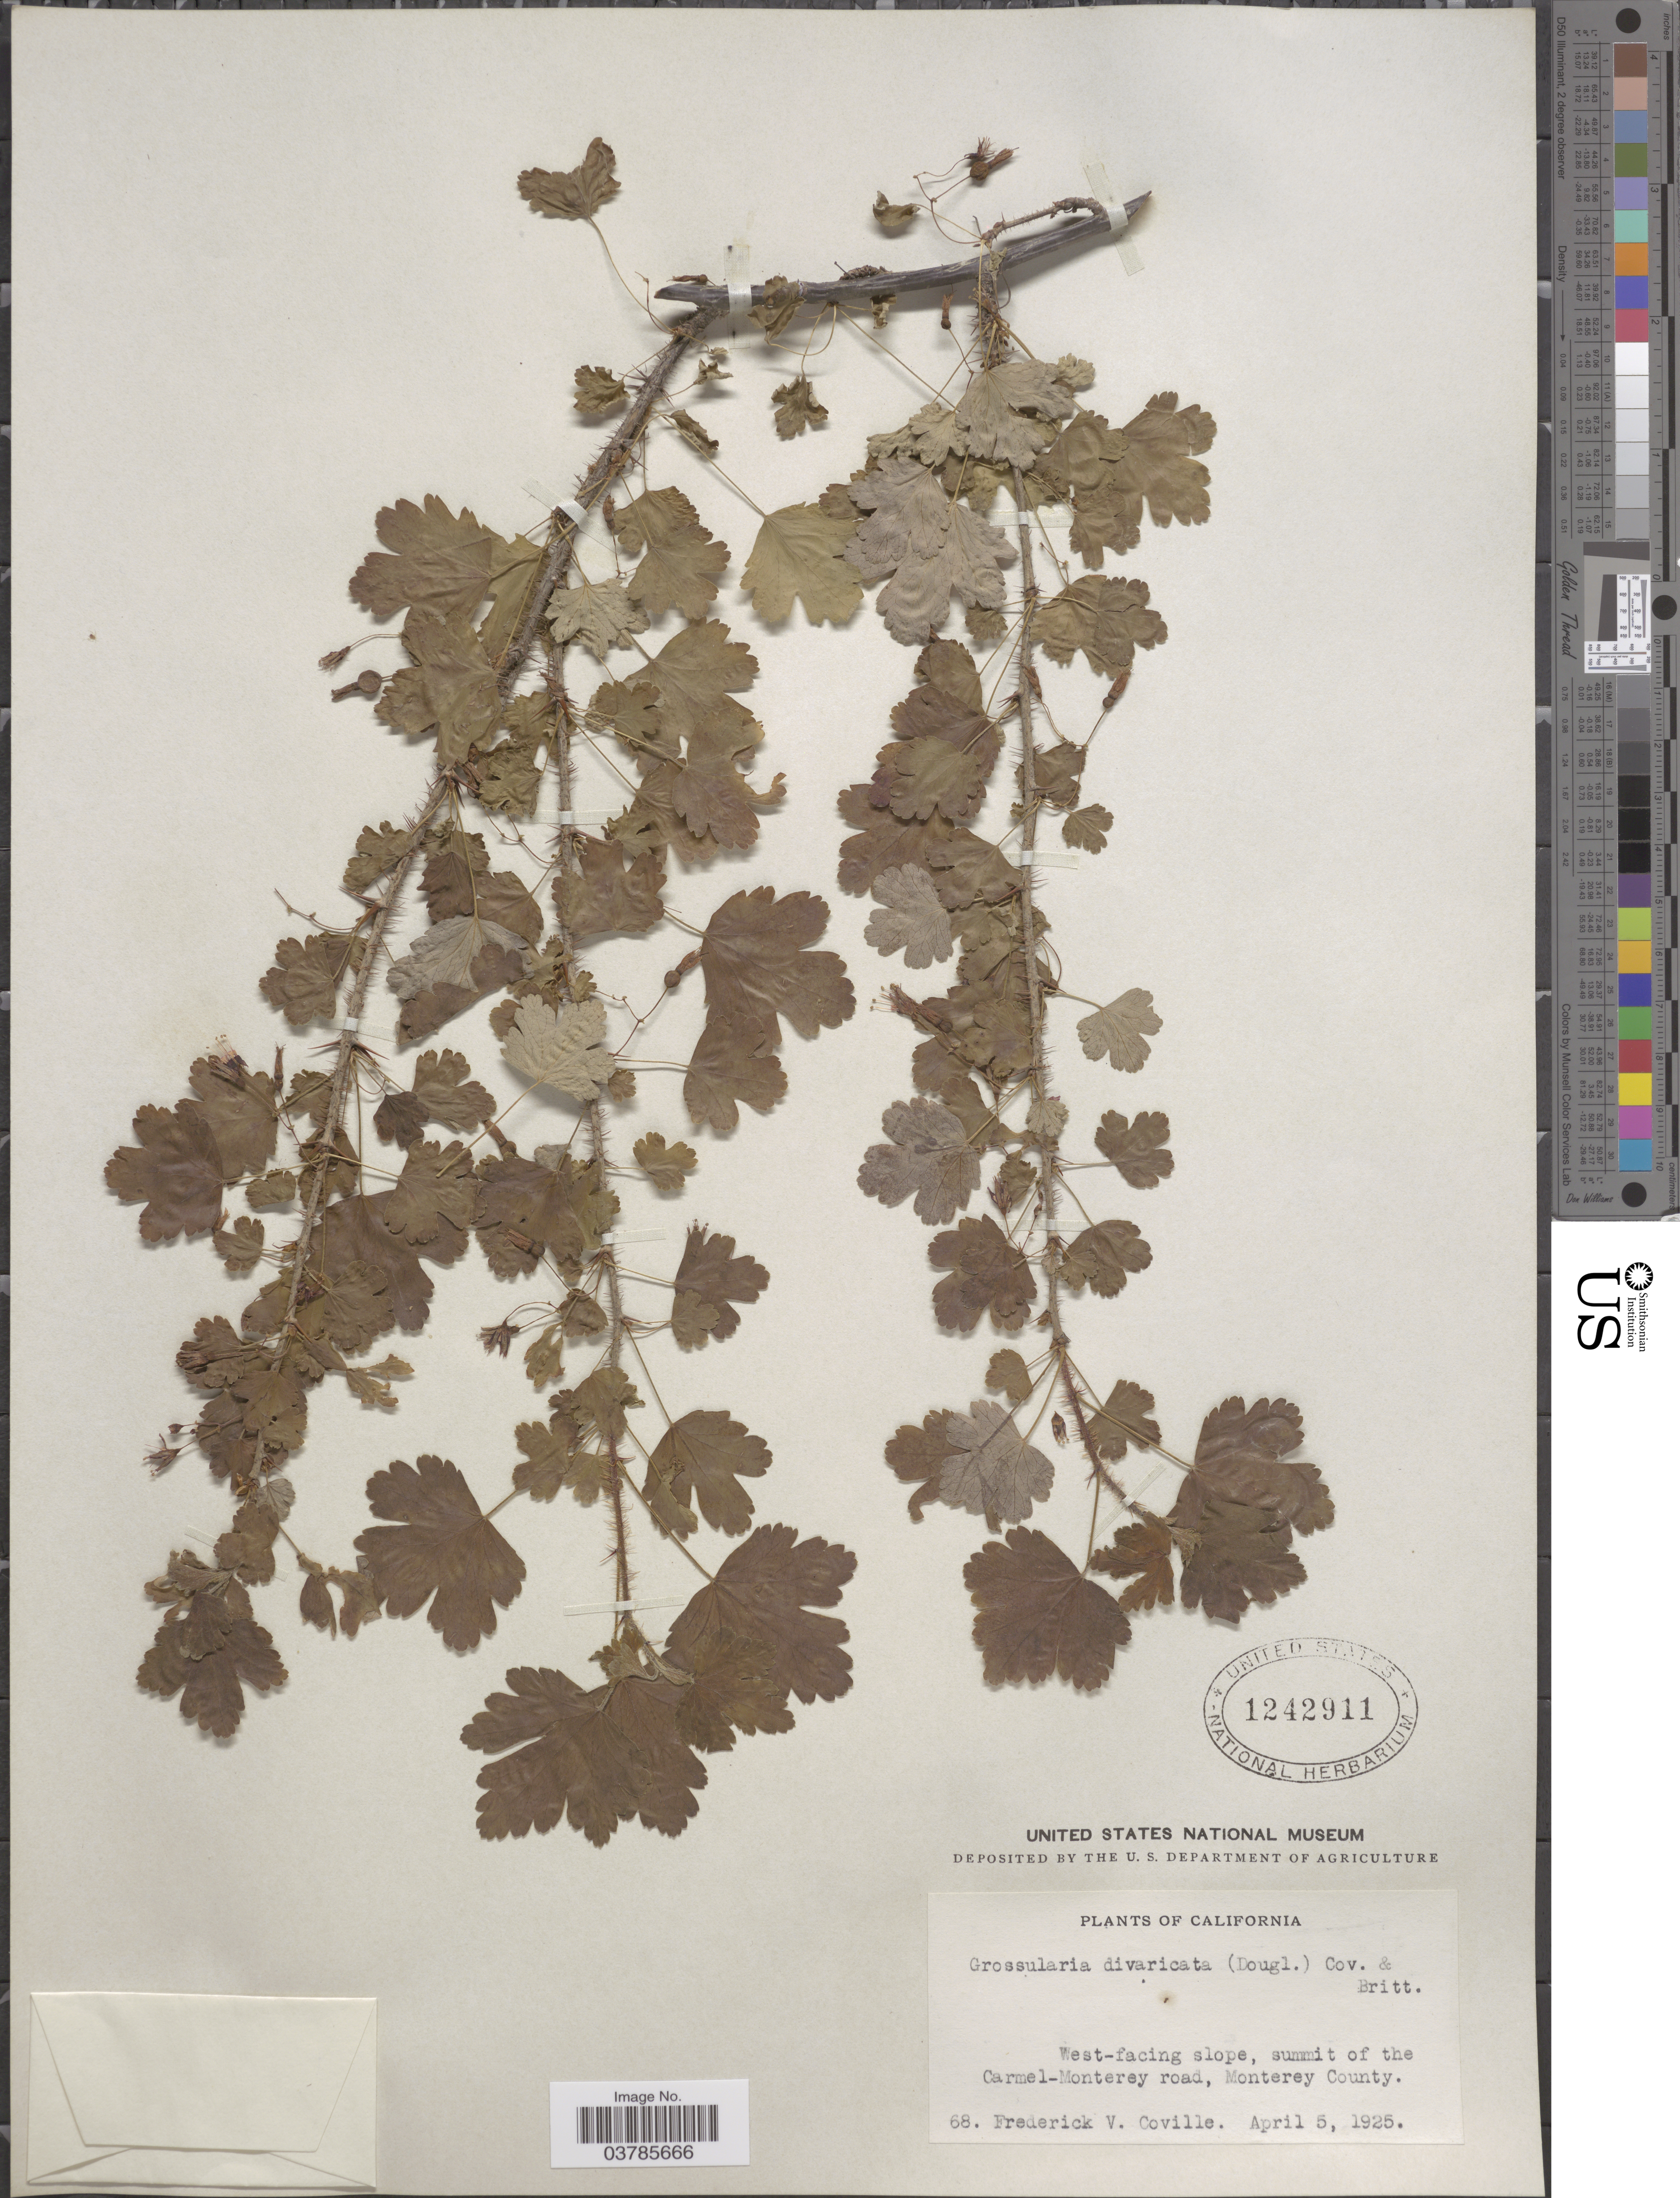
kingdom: Plantae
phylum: Tracheophyta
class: Magnoliopsida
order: Saxifragales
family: Grossulariaceae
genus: Ribes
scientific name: Ribes divaricatum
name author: Douglas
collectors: F. V. Coville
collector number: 68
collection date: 1925-04-05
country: United States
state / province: California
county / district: Monterey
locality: West-facing slope, summit of the Carmel-Monterey road, Monterey County.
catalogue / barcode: US 1242911